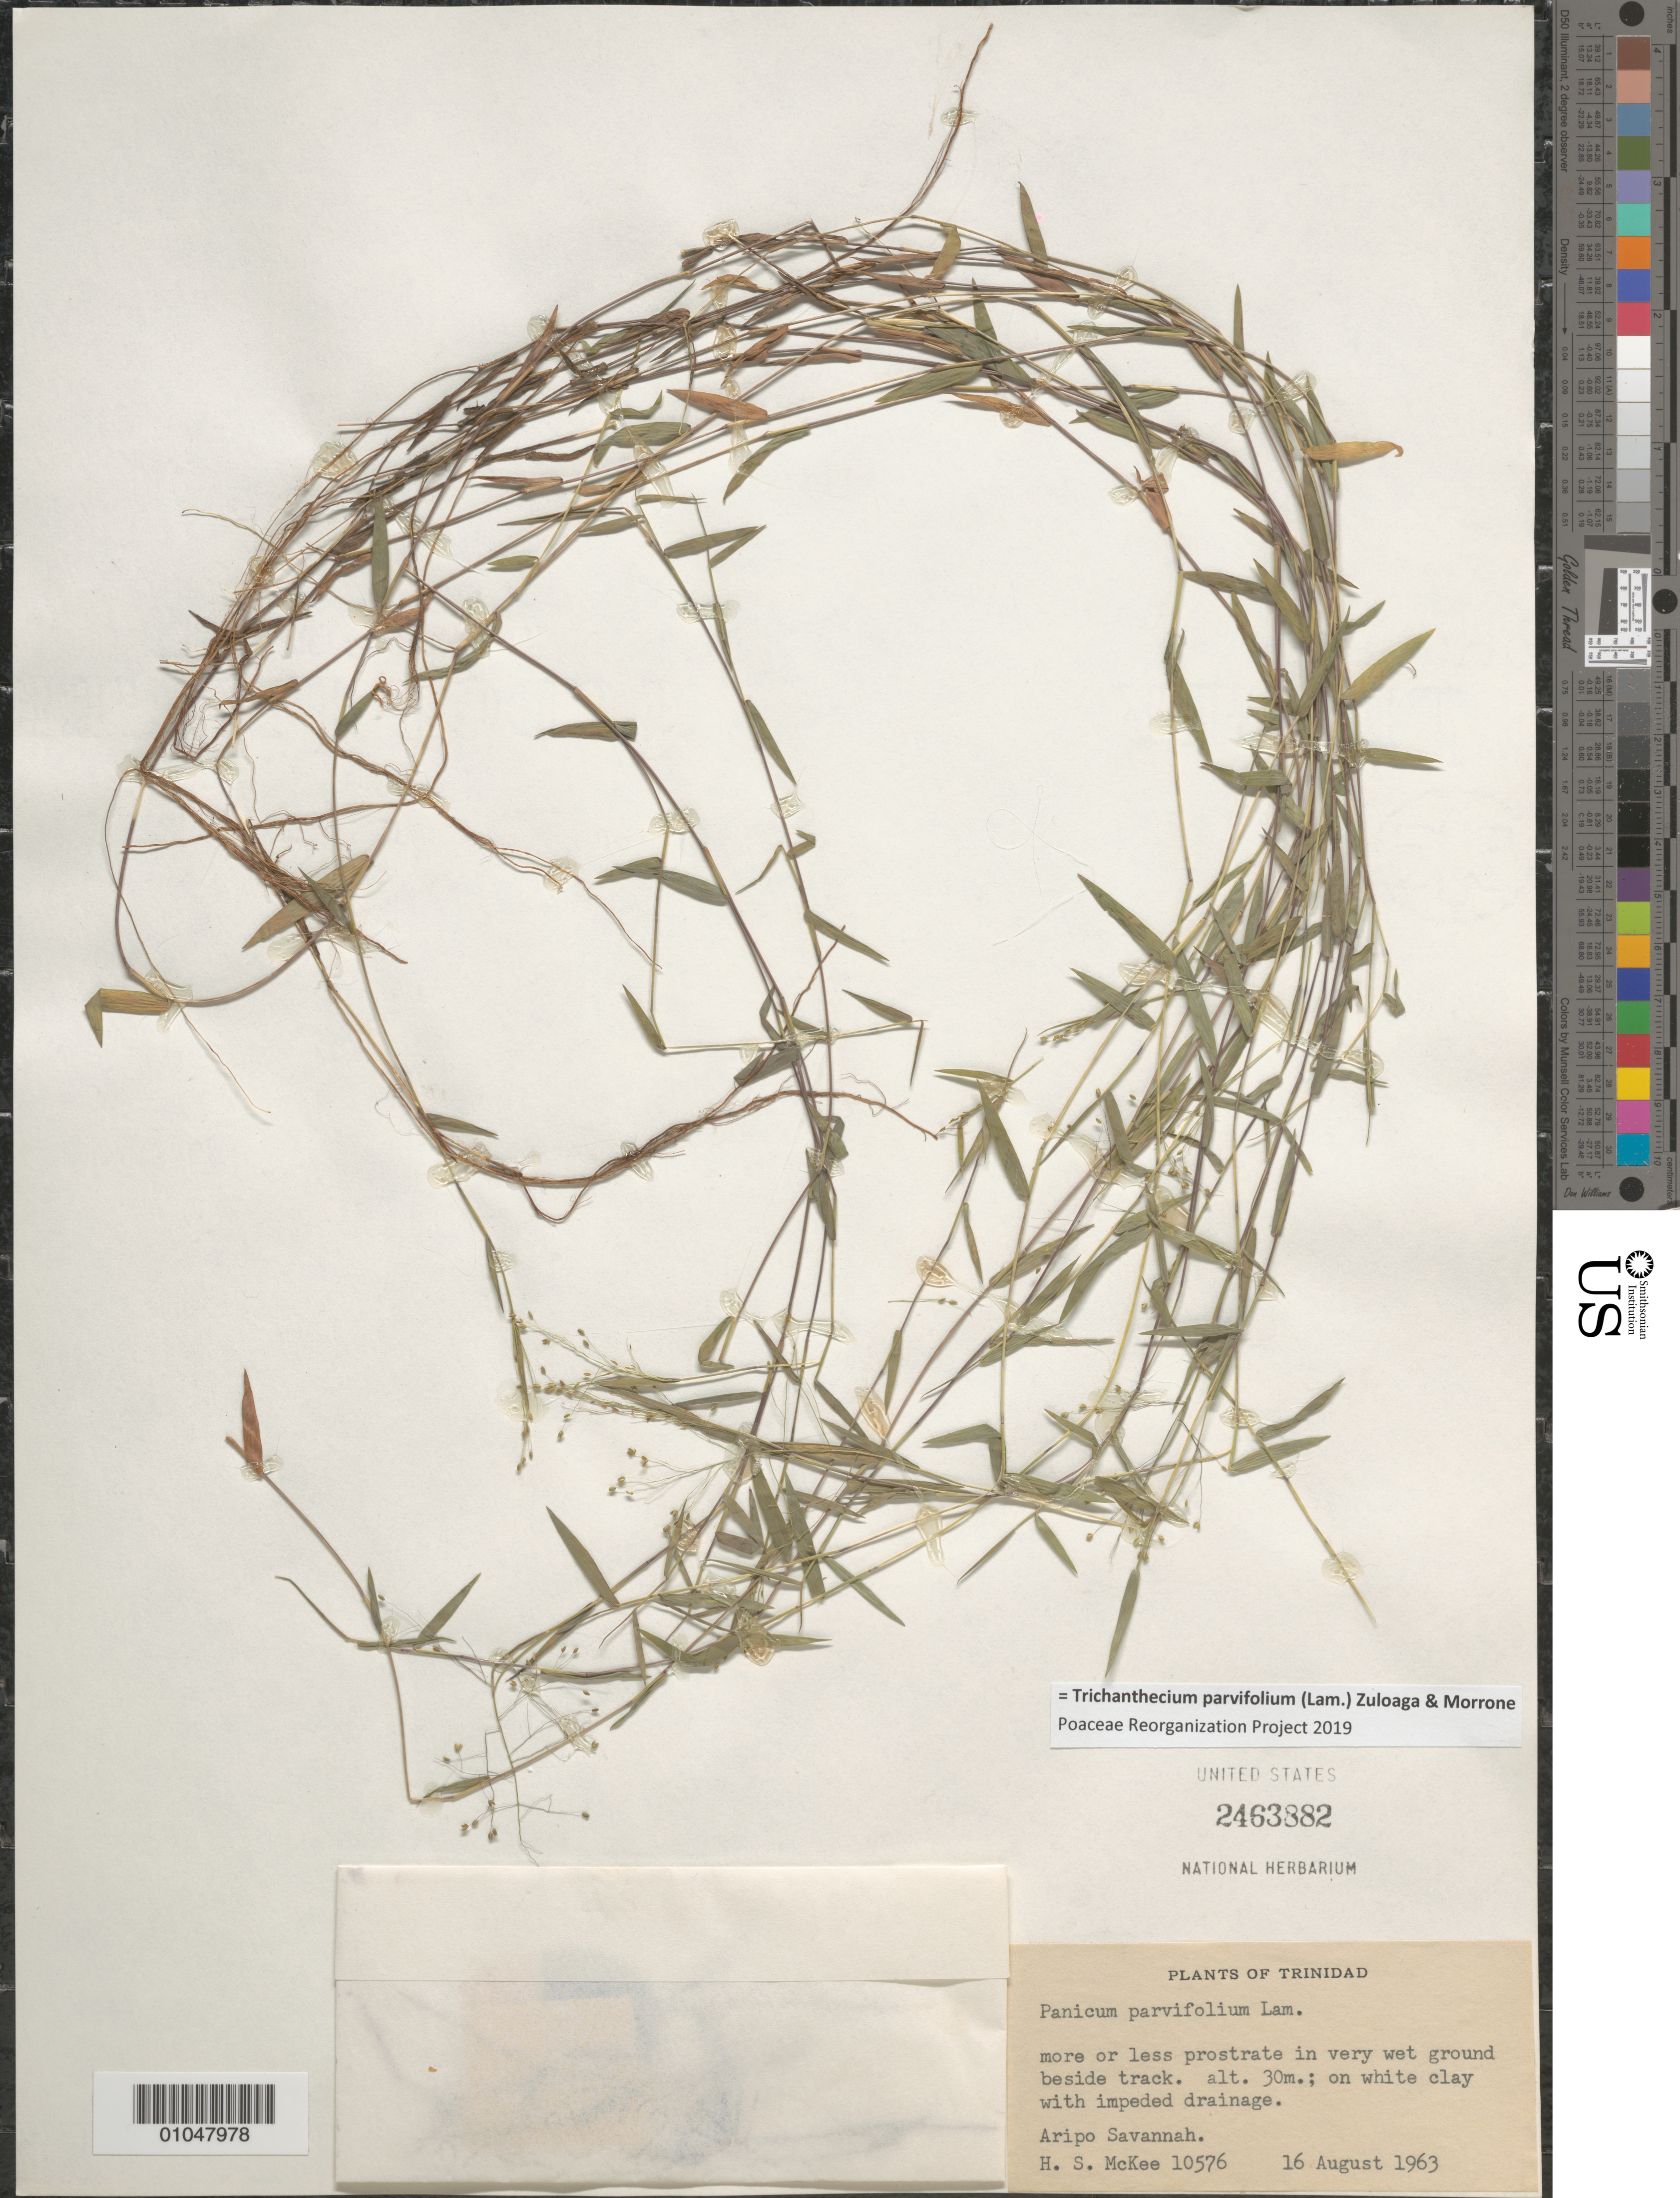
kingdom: Plantae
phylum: Tracheophyta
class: Liliopsida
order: Poales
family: Poaceae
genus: Panicum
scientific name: Panicum parvifolium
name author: Lam.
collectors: H. S. McKee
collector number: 10576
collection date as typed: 16 Aug 1963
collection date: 1963-08-16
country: Trinidad and Tobago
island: Trinidad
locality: Aripo savannah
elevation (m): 30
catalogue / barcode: US 2463882